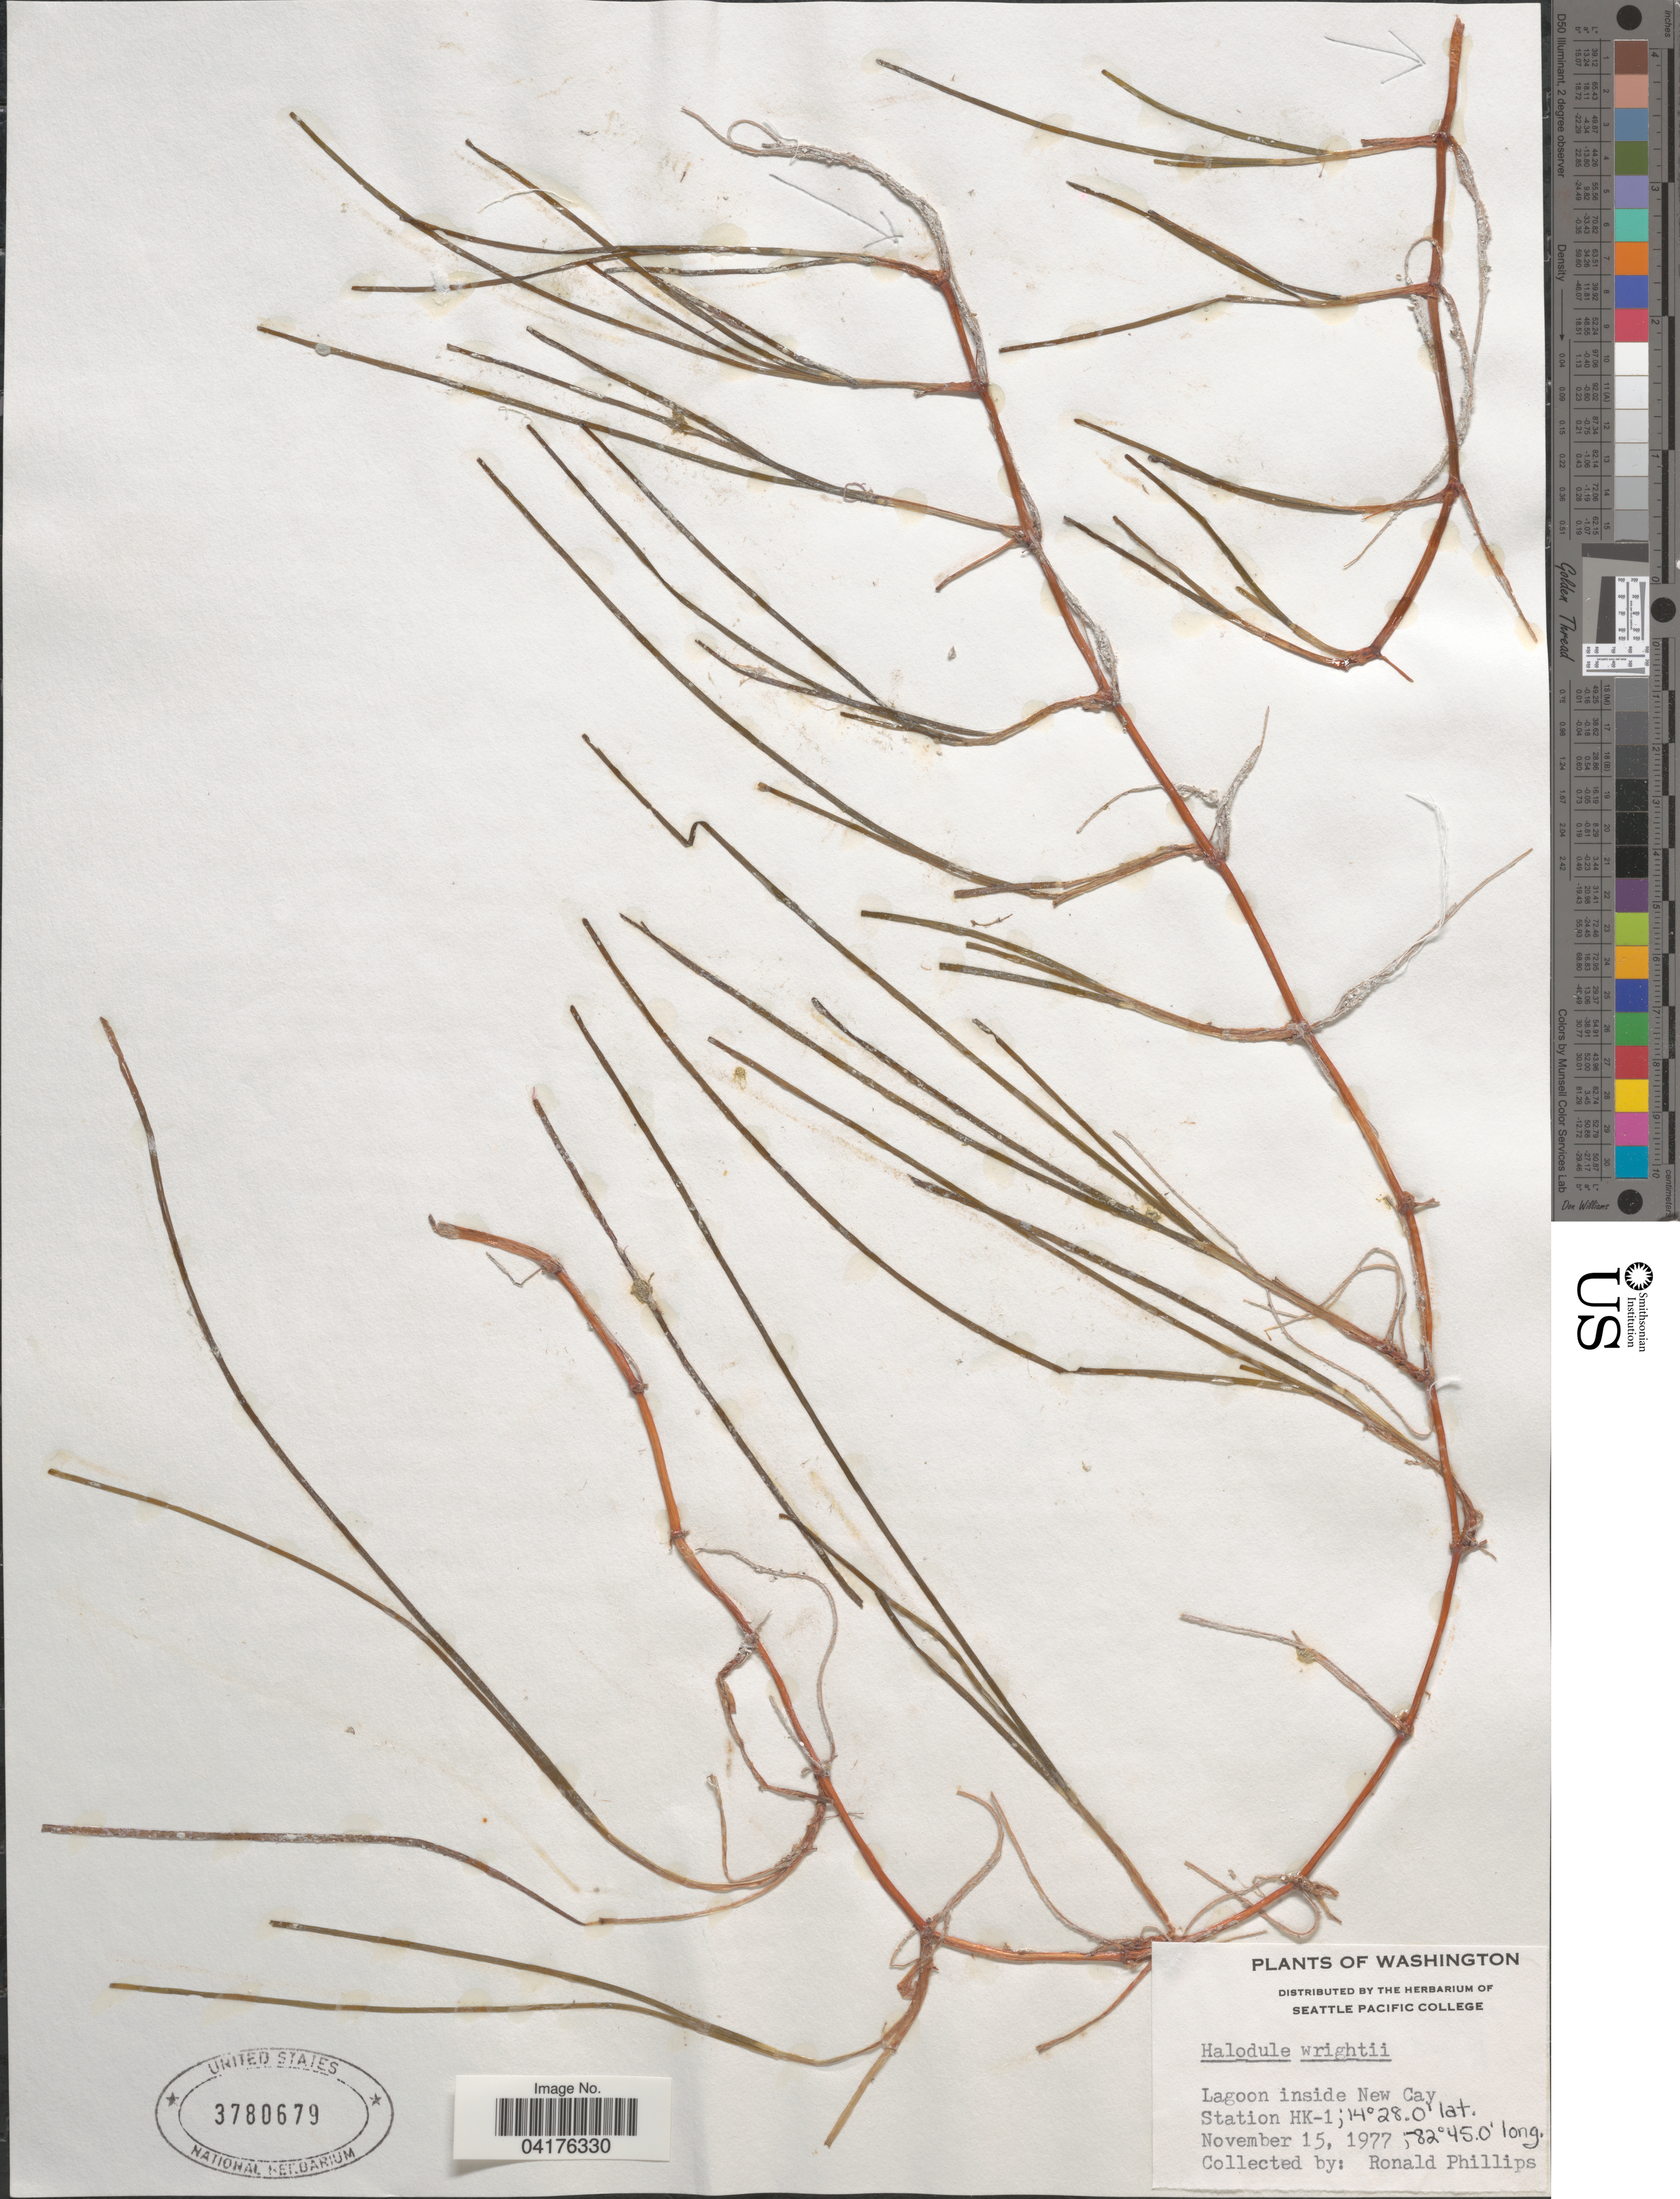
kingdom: Plantae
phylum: Tracheophyta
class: Liliopsida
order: Alismatales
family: Cymodoceaceae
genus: Halodule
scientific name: Halodule wrightii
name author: Asch.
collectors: R. C. Phillips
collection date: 1977-11-15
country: United States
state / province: Washington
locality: Lagoon inside New Cay. Station HK-1.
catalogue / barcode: US 3780679